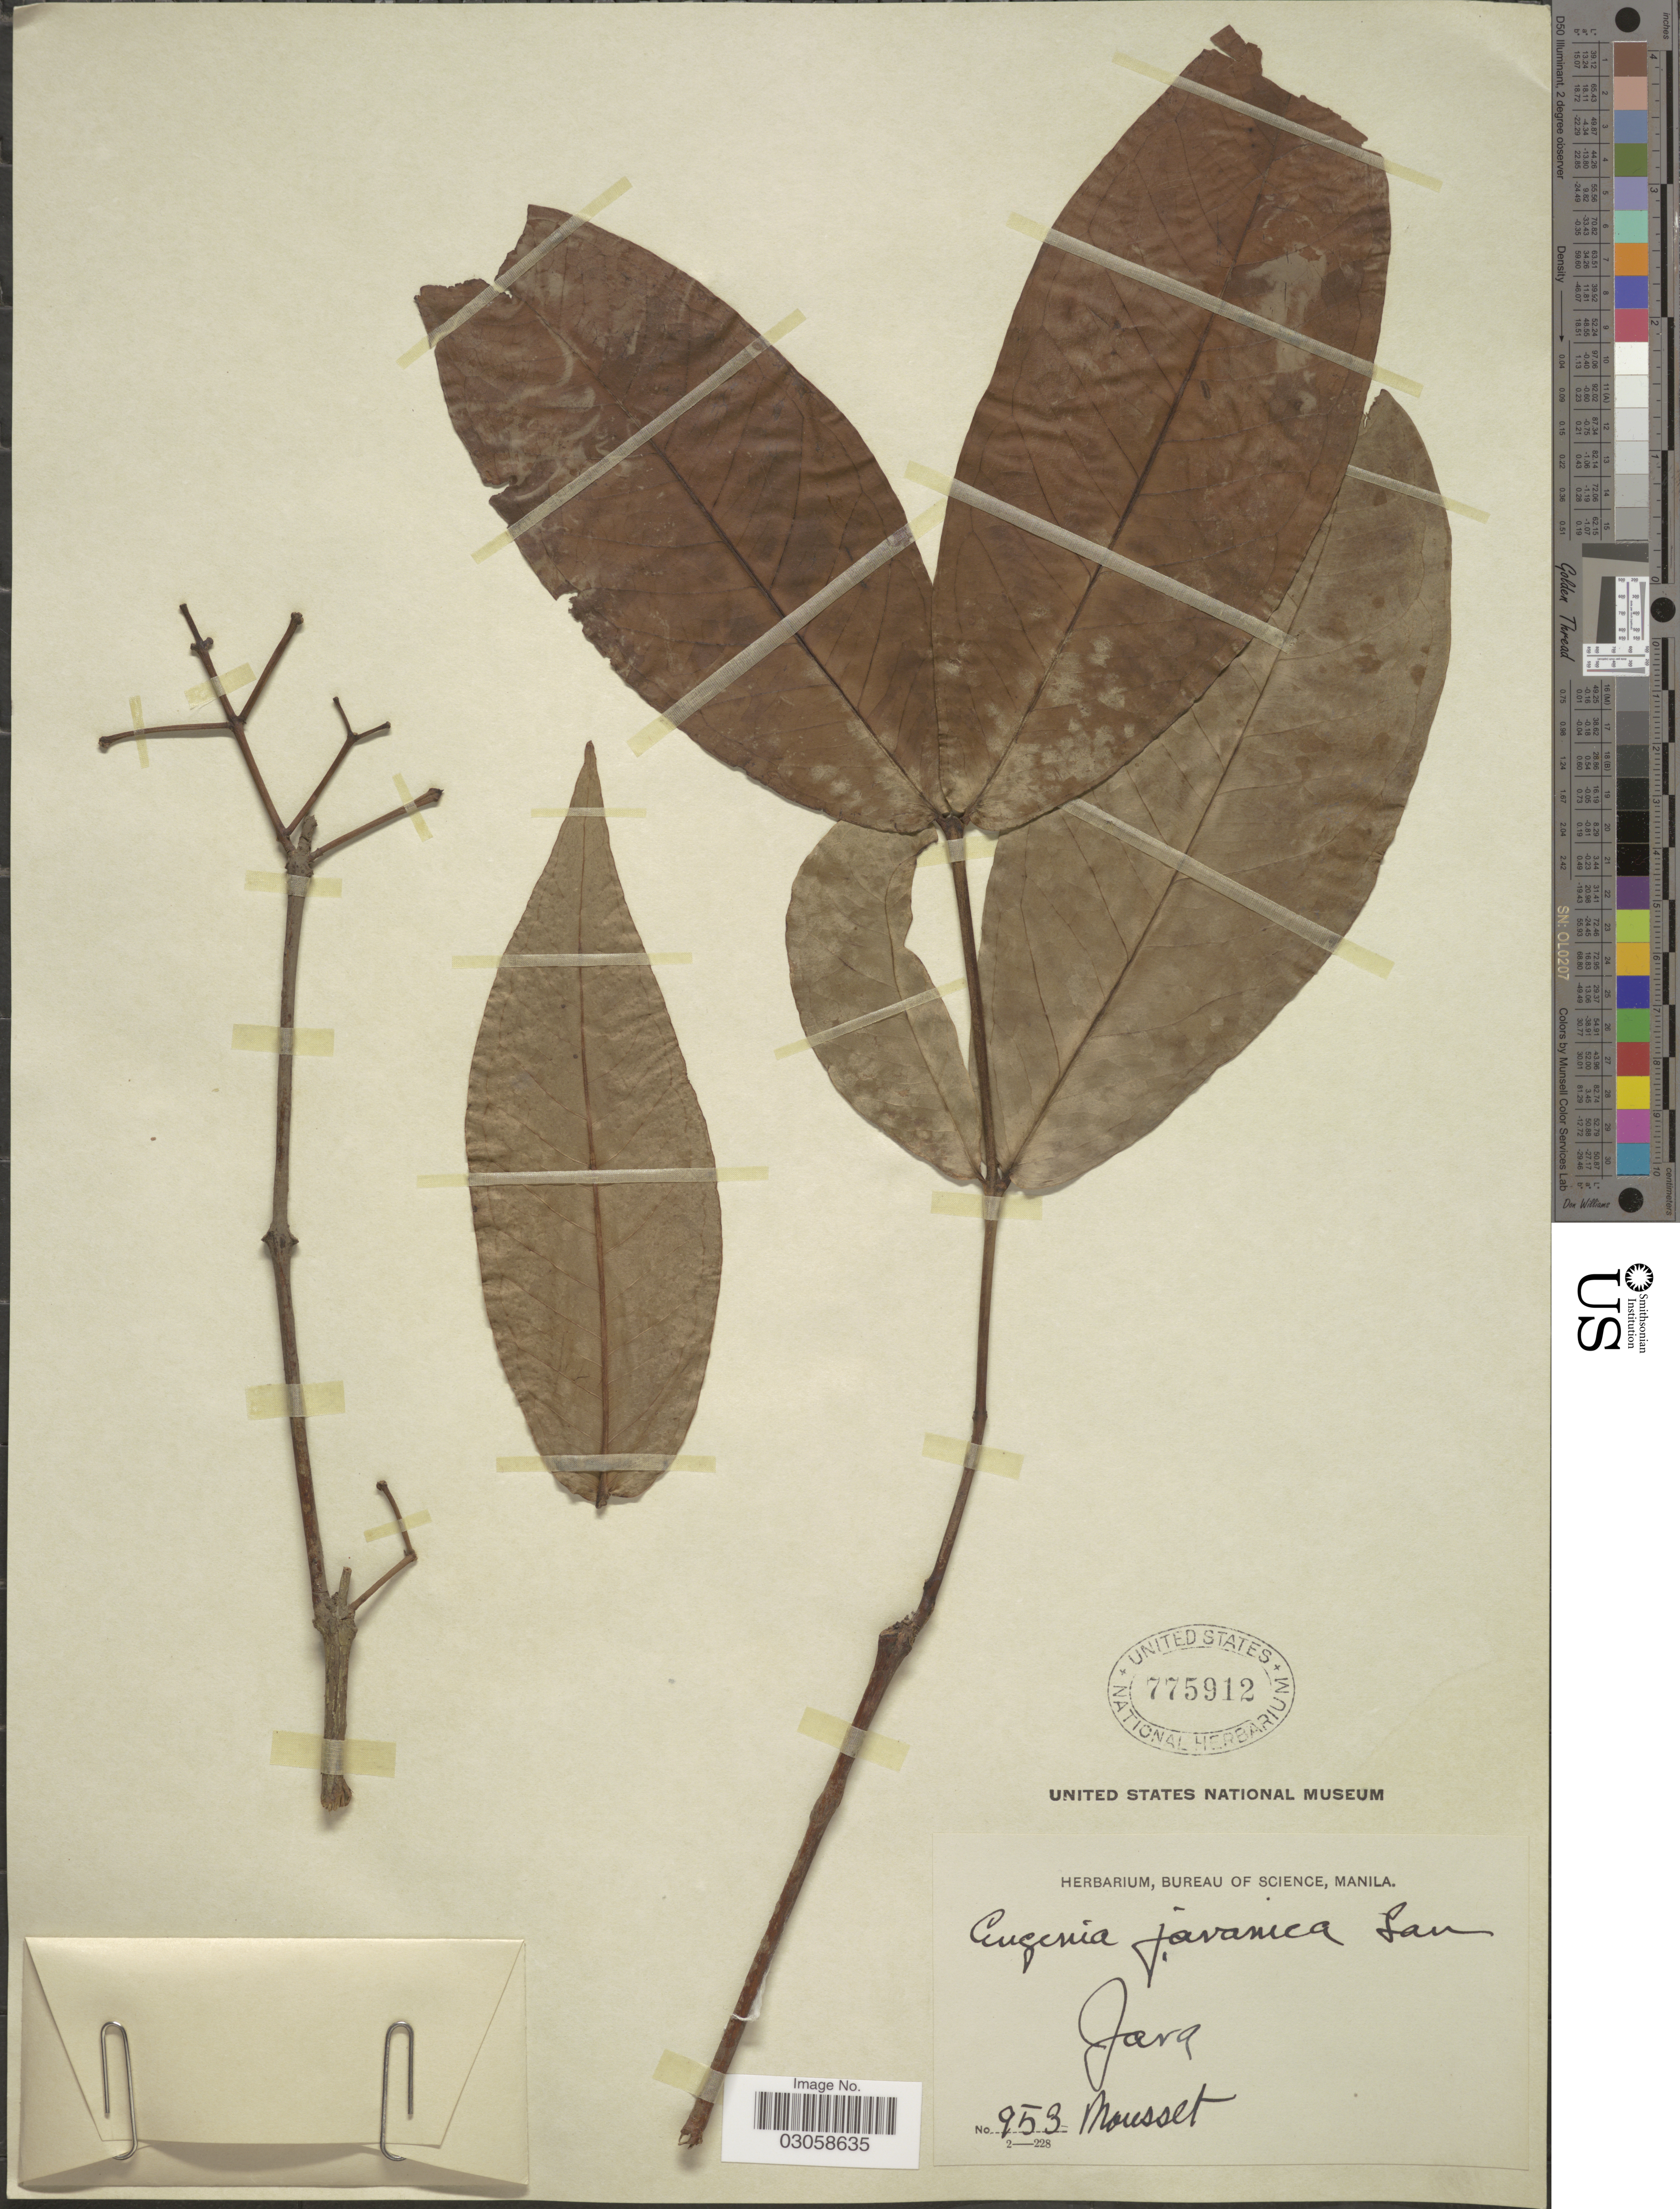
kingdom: Plantae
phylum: Tracheophyta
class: Magnoliopsida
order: Myrtales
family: Myrtaceae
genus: Syzygium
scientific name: Syzygium sp.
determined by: Strong, Mark T., (BOT), Smithsonian Institution - National Museum of Natural History (UNITED STATES)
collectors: Mousset, --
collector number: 953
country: Indonesia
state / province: Java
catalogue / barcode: US 775912